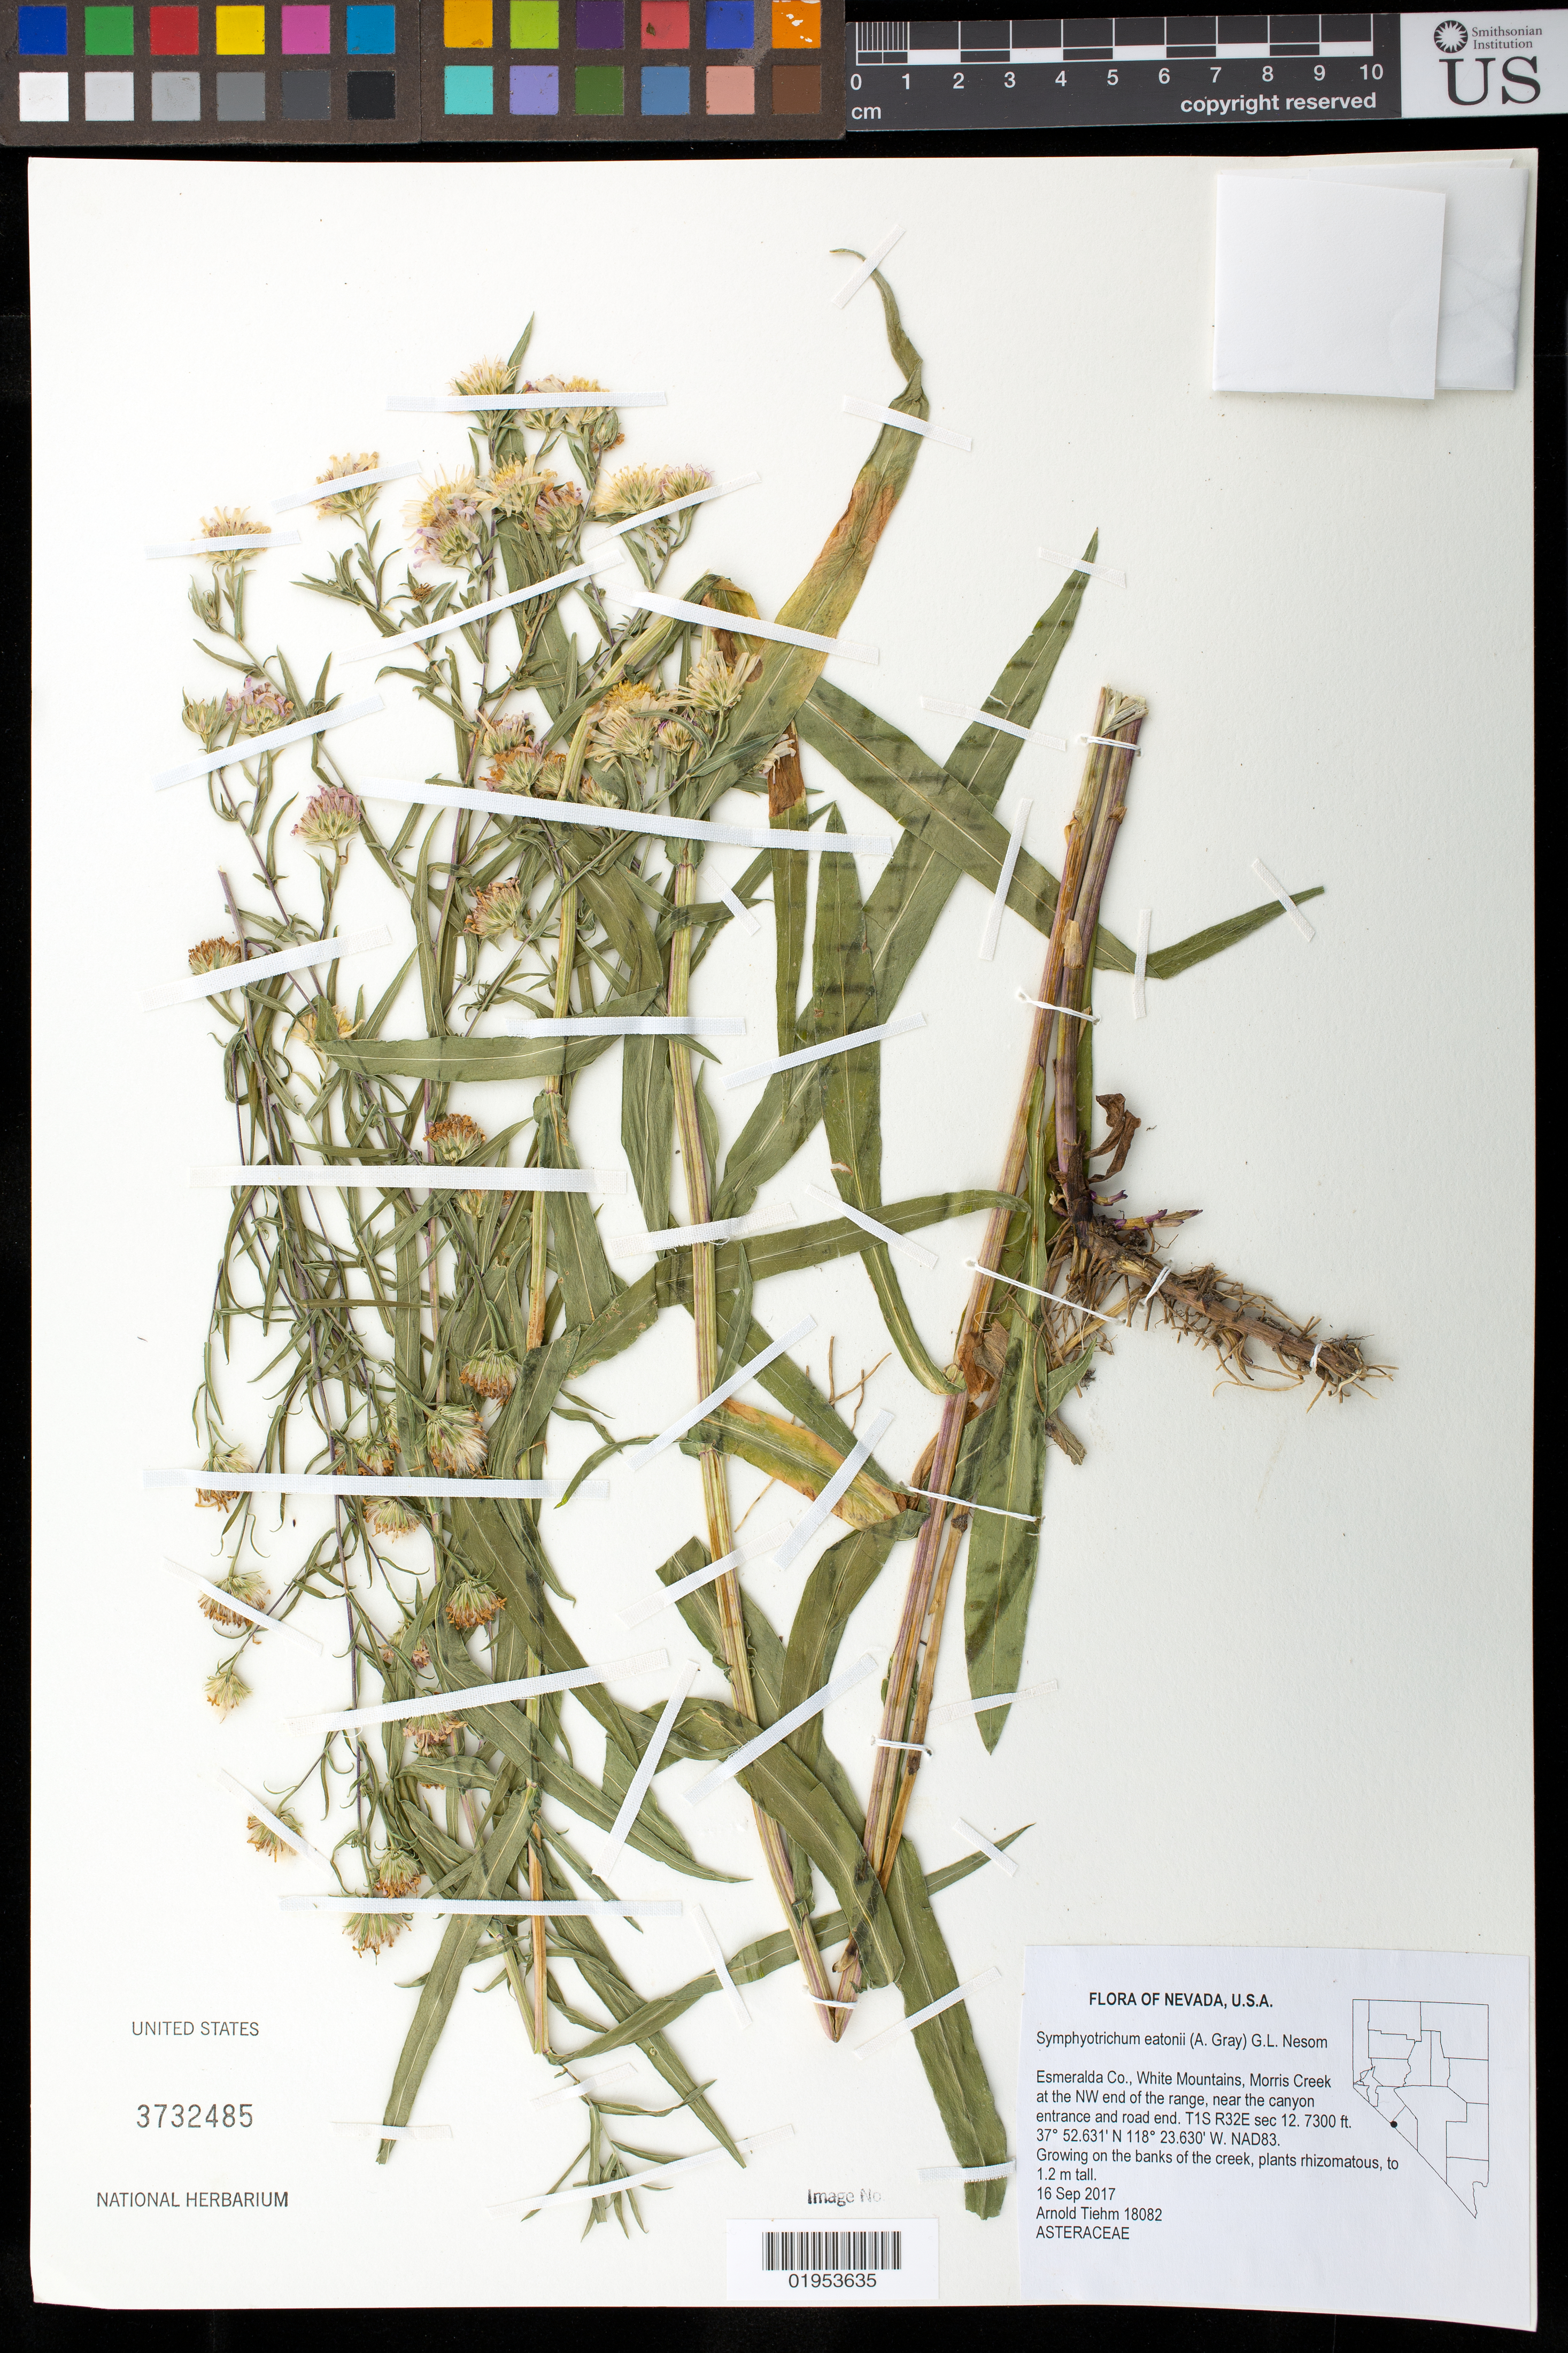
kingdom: Plantae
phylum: Tracheophyta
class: Magnoliopsida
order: Asterales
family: Asteraceae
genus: Symphyotrichum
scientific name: Symphyotrichum eatonii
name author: (A. Gray) G.L. Nesom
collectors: A. Tiehm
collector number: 18082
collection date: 2017-09-16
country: United States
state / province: Nevada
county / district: Esmeralda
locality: White Mtns., Morris Creek at the NW end of the range, near the canyon entrance and road end.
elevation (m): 2225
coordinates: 37 52.631 N, 118 23.630 W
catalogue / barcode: US 3732485